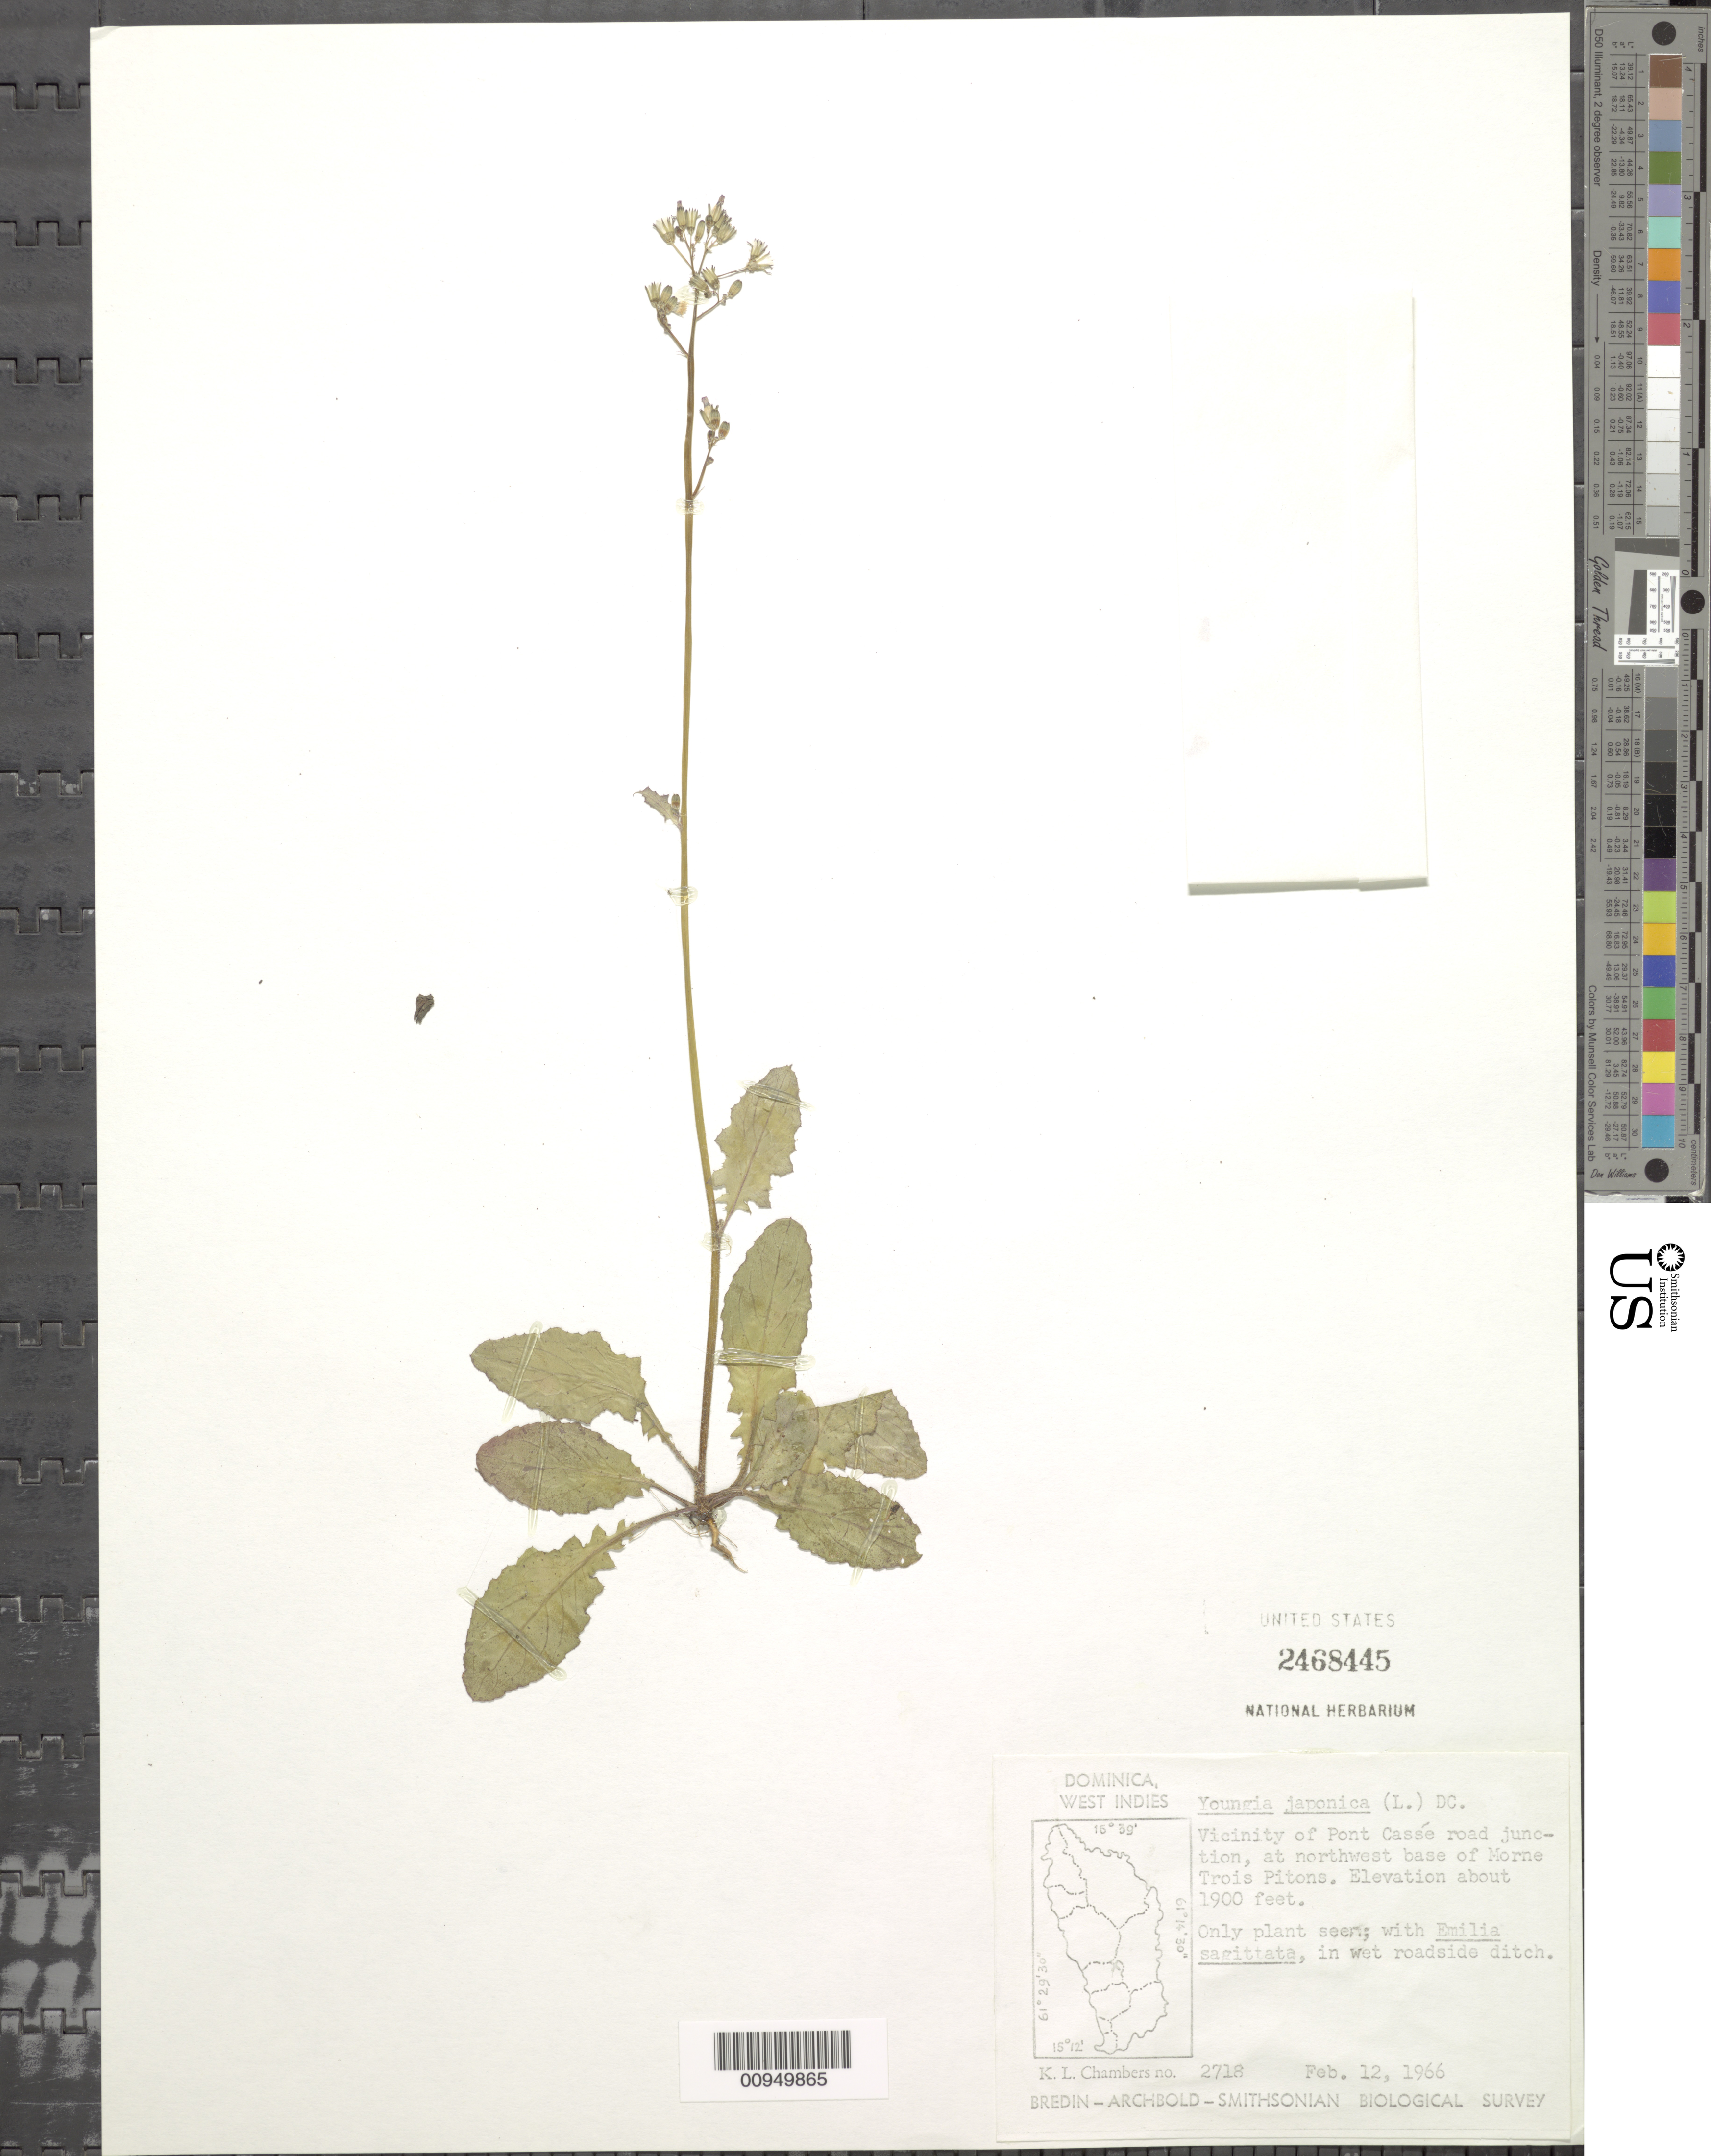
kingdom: Plantae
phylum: Tracheophyta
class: Magnoliopsida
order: Asterales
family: Asteraceae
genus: Youngia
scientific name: Youngia japonica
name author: (L.) DC.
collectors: K. L. Chambers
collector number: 2718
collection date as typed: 12 Feb 1966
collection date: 1966-02-12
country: Dominica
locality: Vicinity of Pont Cassé road junction, at northwest base of Morne Trois Pitons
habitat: In wet roadside ditch; with Emilia sagittata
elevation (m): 579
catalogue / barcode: US 2468445